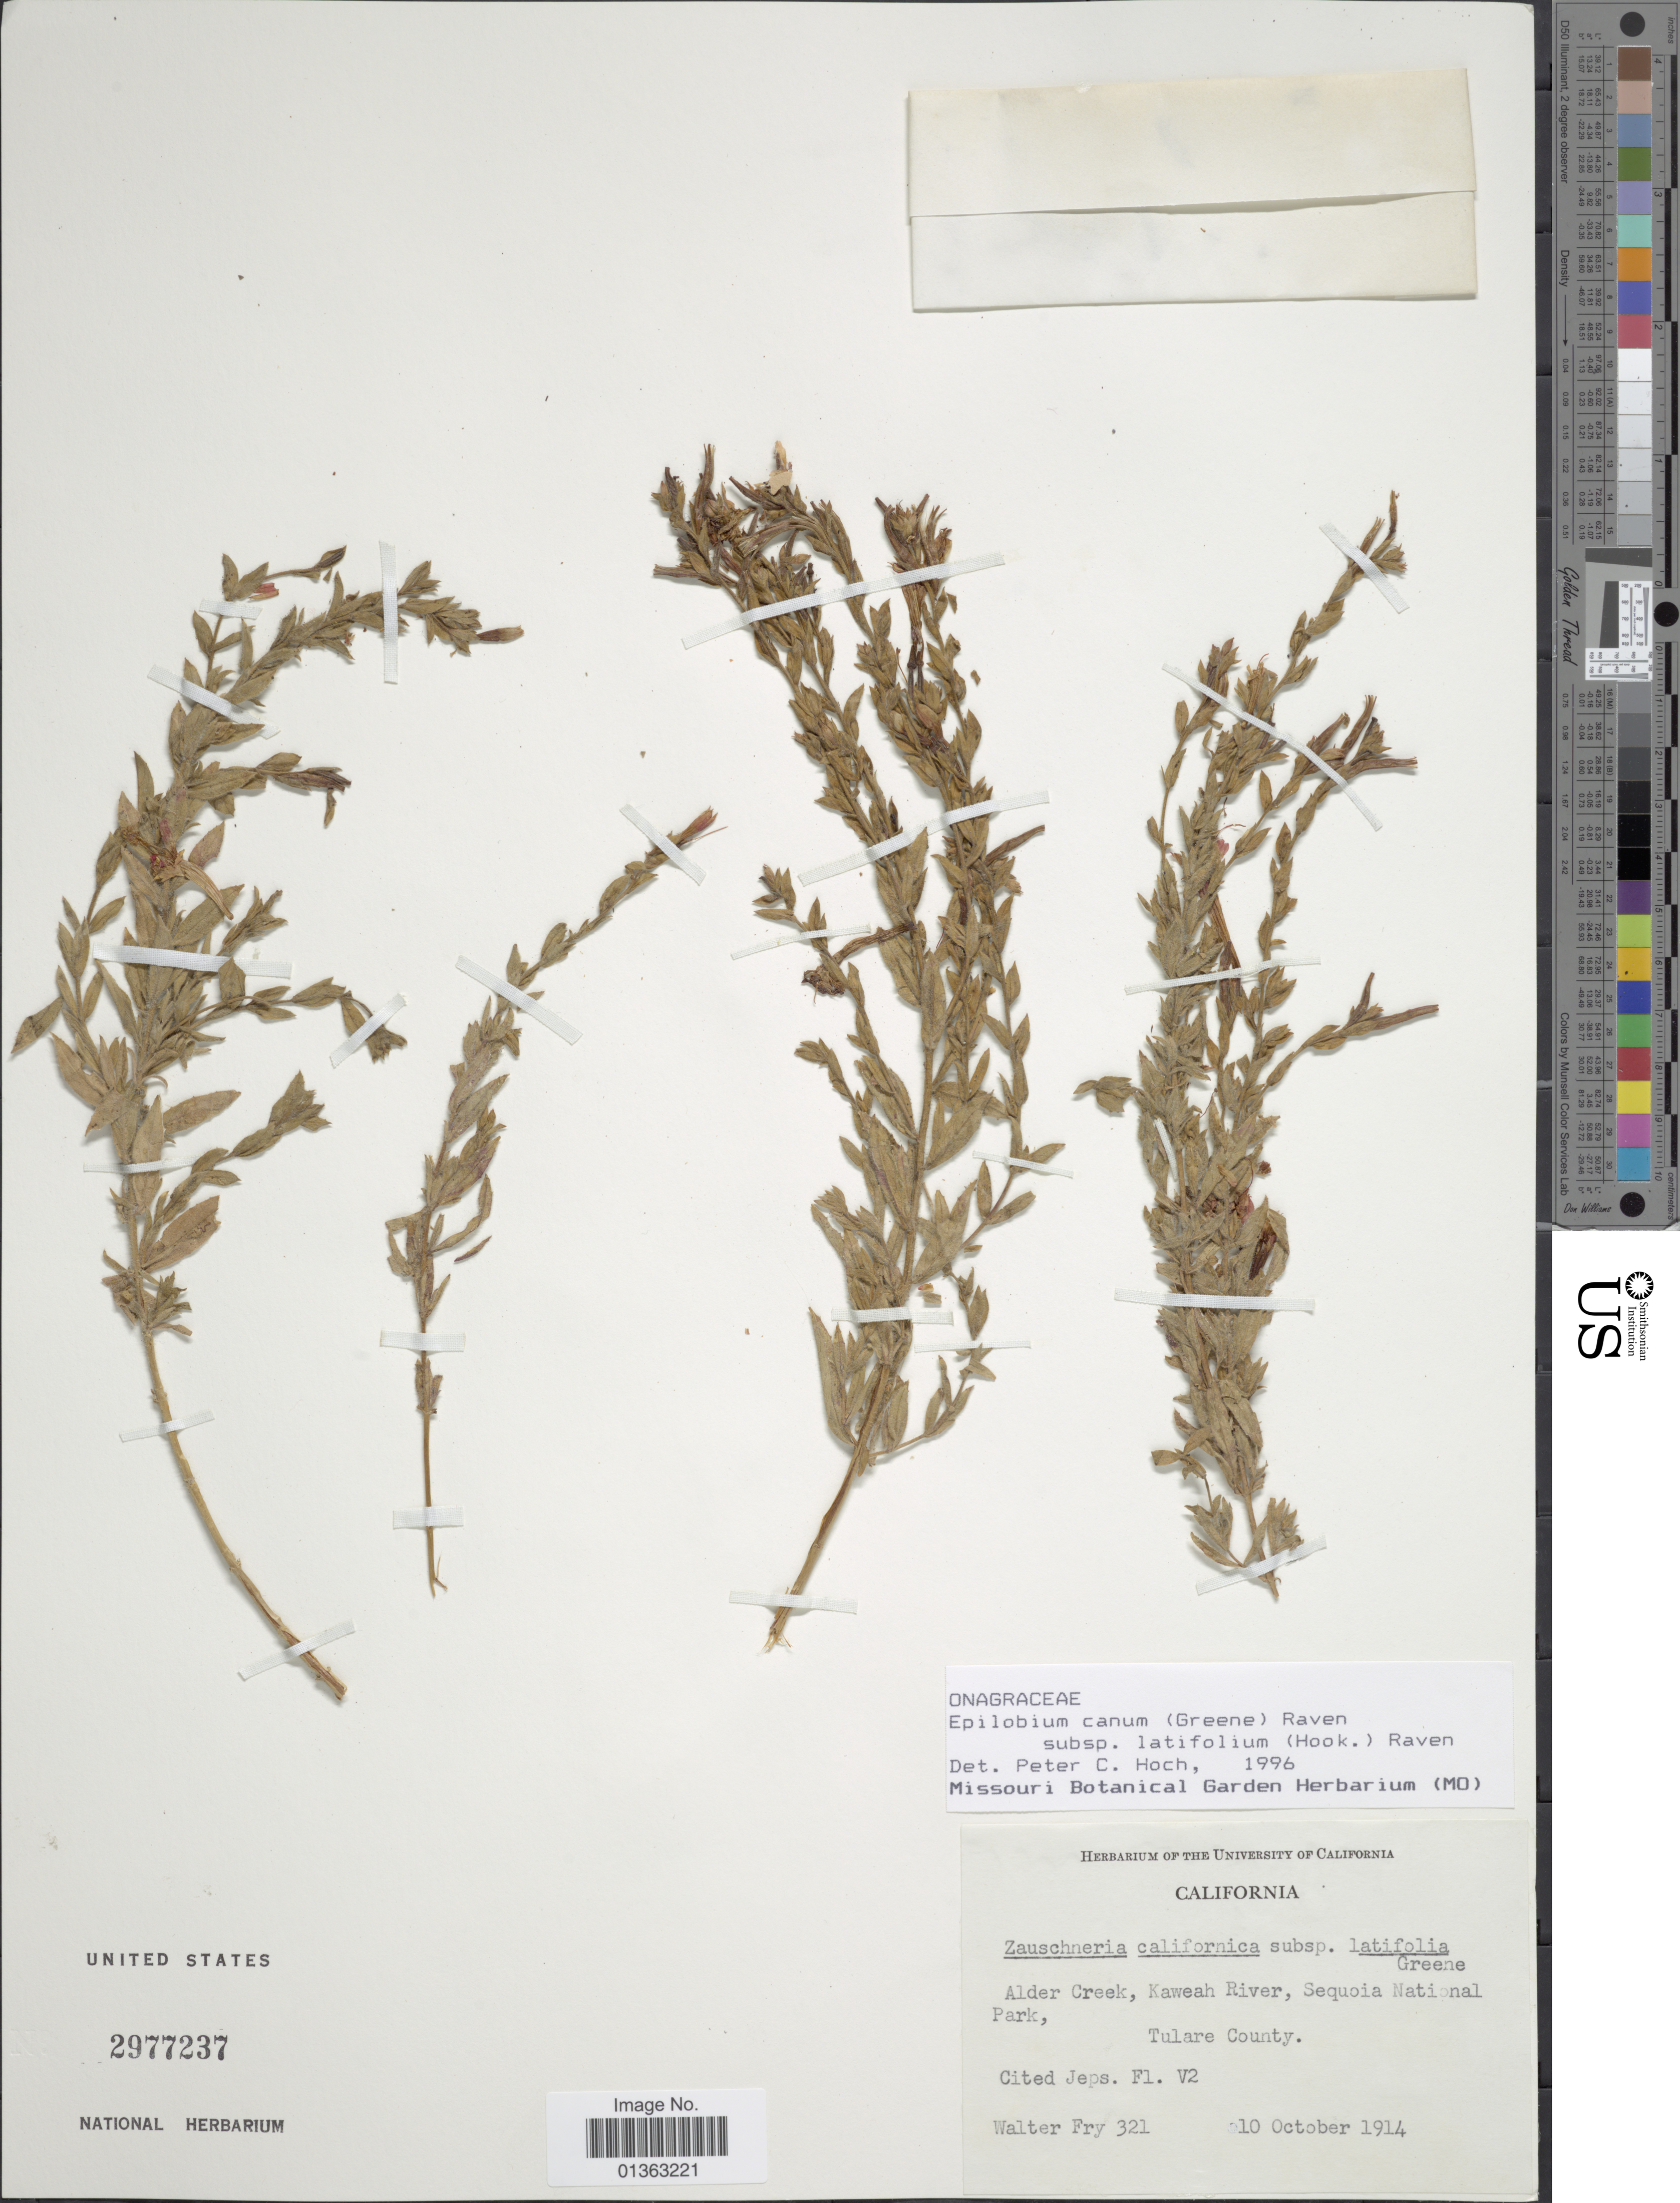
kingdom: Plantae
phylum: Tracheophyta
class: Magnoliopsida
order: Myrtales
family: Onagraceae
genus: Epilobium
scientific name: Epilobium canum subsp. latifolium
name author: (Hook.) P.H. Raven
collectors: W. Fry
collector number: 321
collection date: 1914-10-10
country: United States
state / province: California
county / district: Tulare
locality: Alder Creek, Kaweah River, Sequoia National Park, Tulare County.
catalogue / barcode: US 2977237